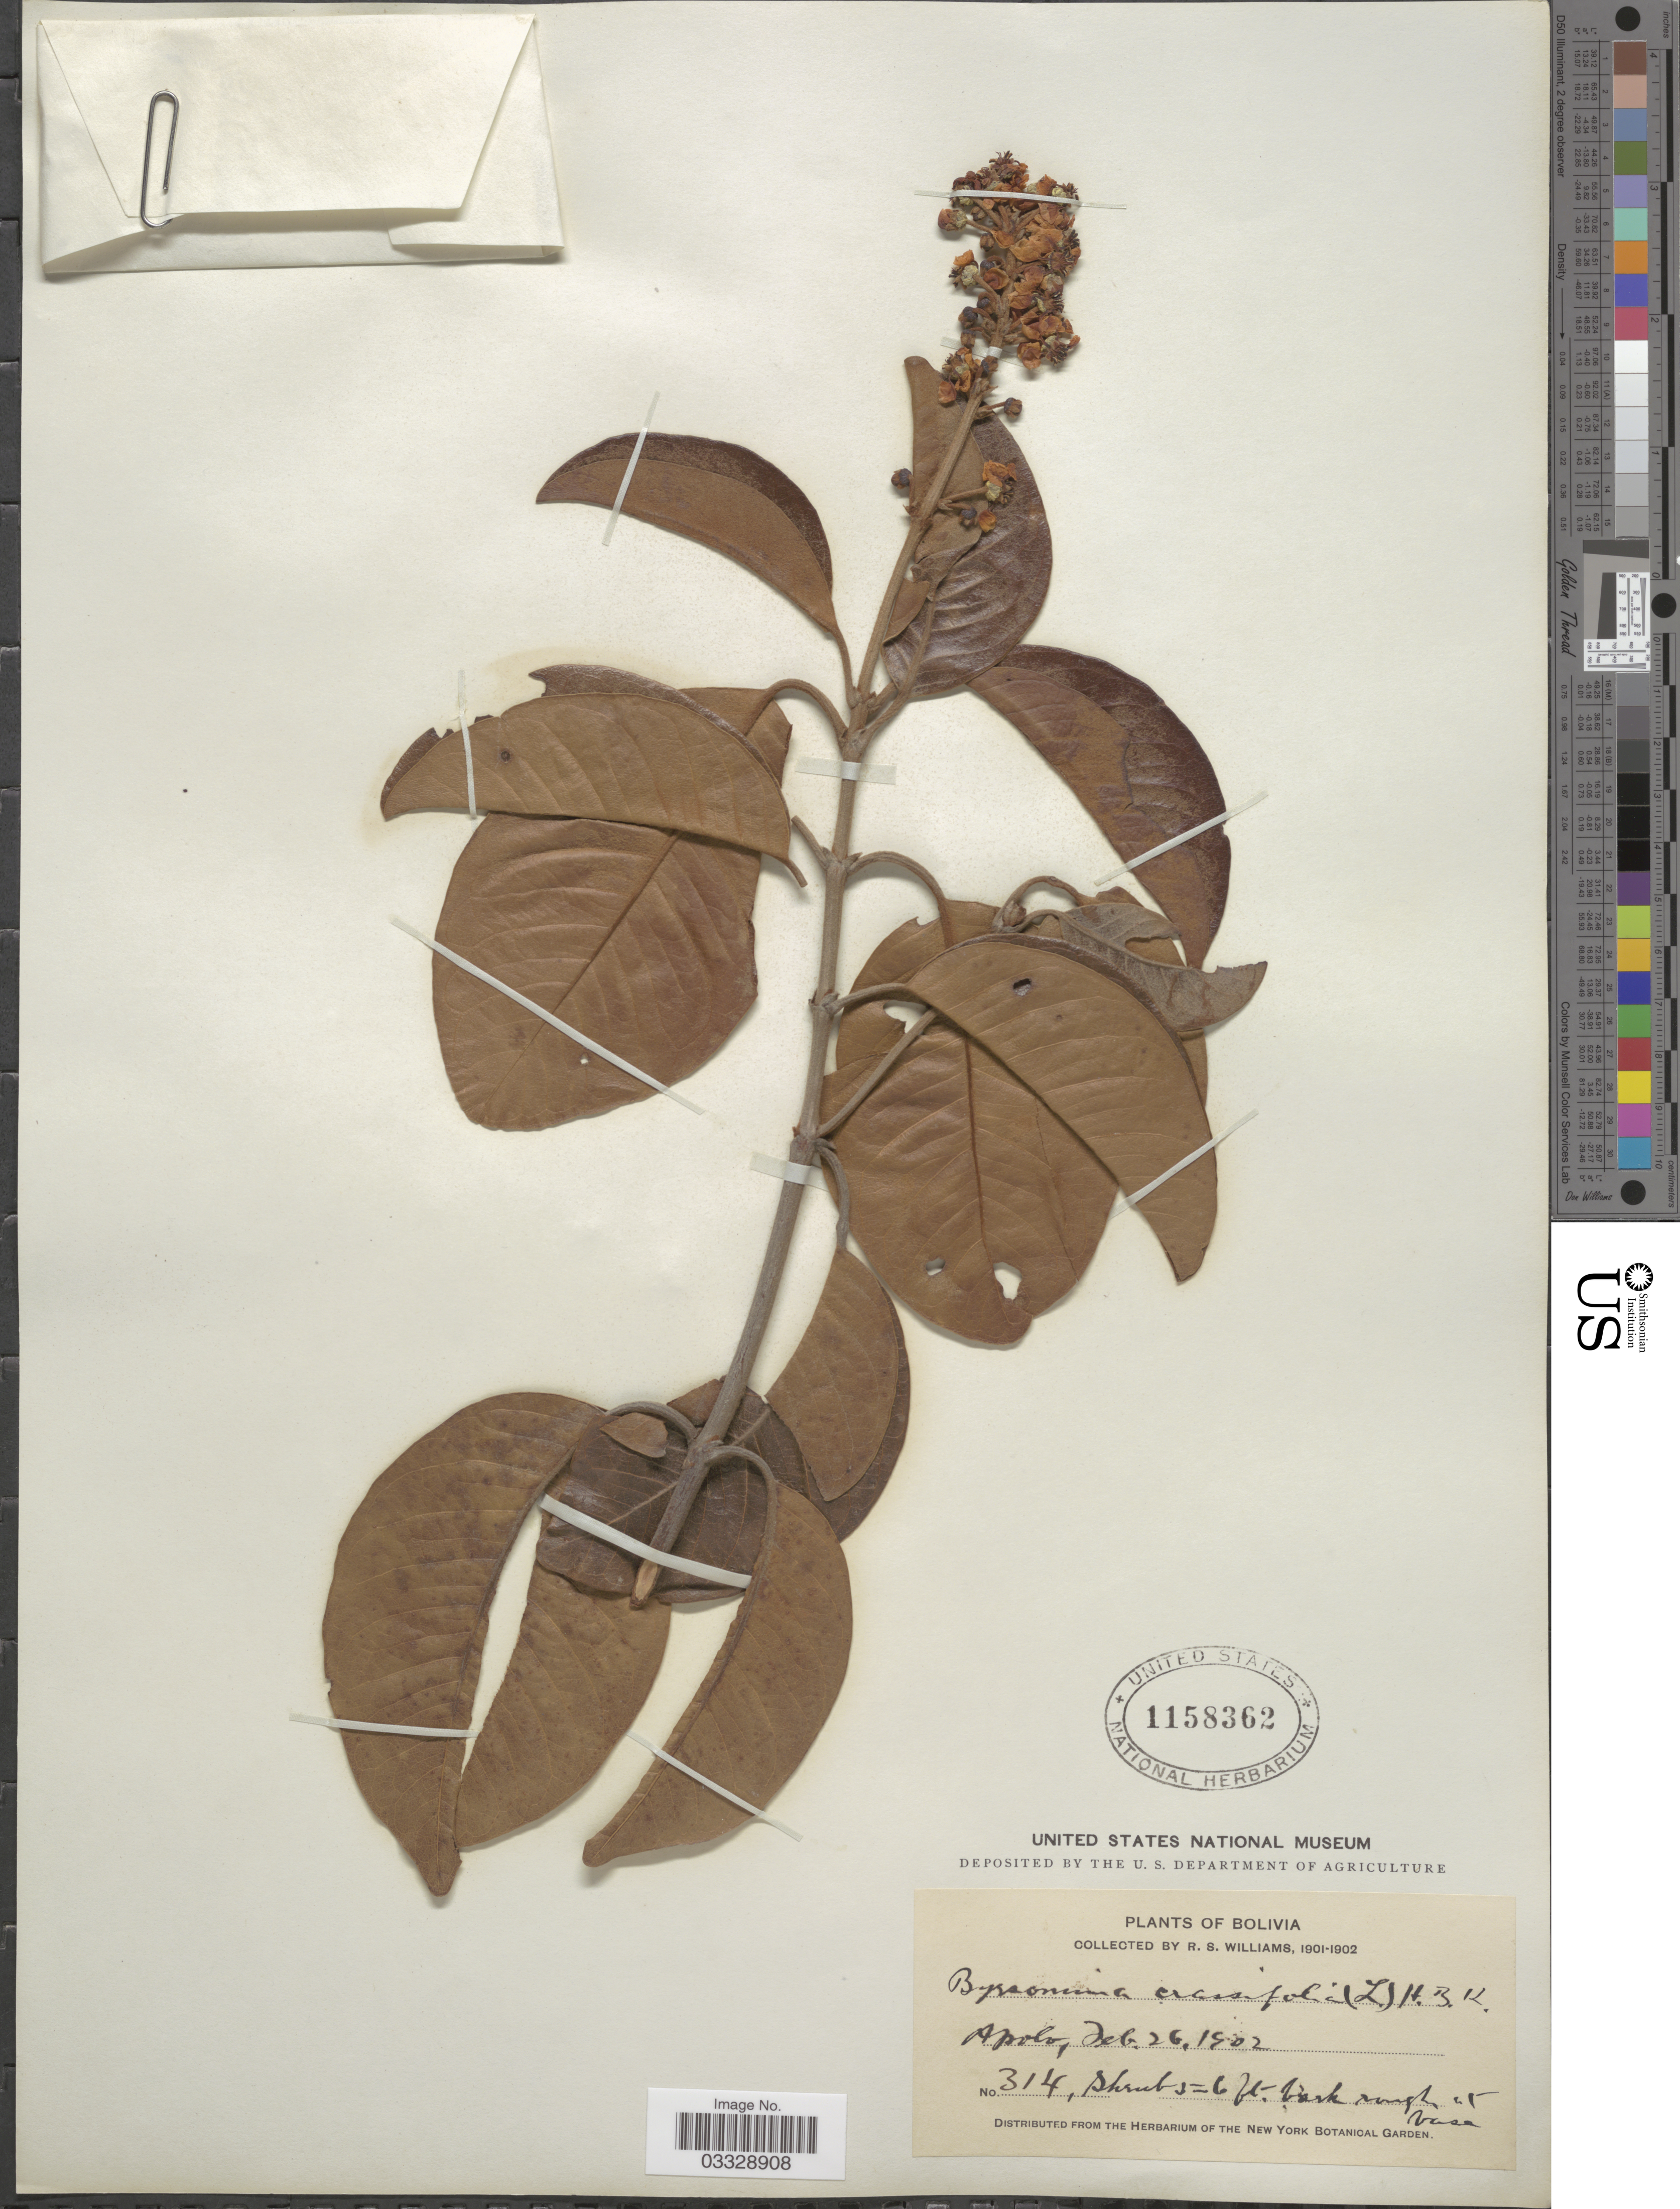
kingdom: Plantae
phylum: Tracheophyta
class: Magnoliopsida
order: Malpighiales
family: Malpighiaceae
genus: Byrsonima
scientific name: Byrsonima crassifolia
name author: (L.) Kunth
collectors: R. S. Williams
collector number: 314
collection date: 1902-02-26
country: Bolivia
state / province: La Paz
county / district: Franz Tamayo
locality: Apolo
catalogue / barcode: US 1158362